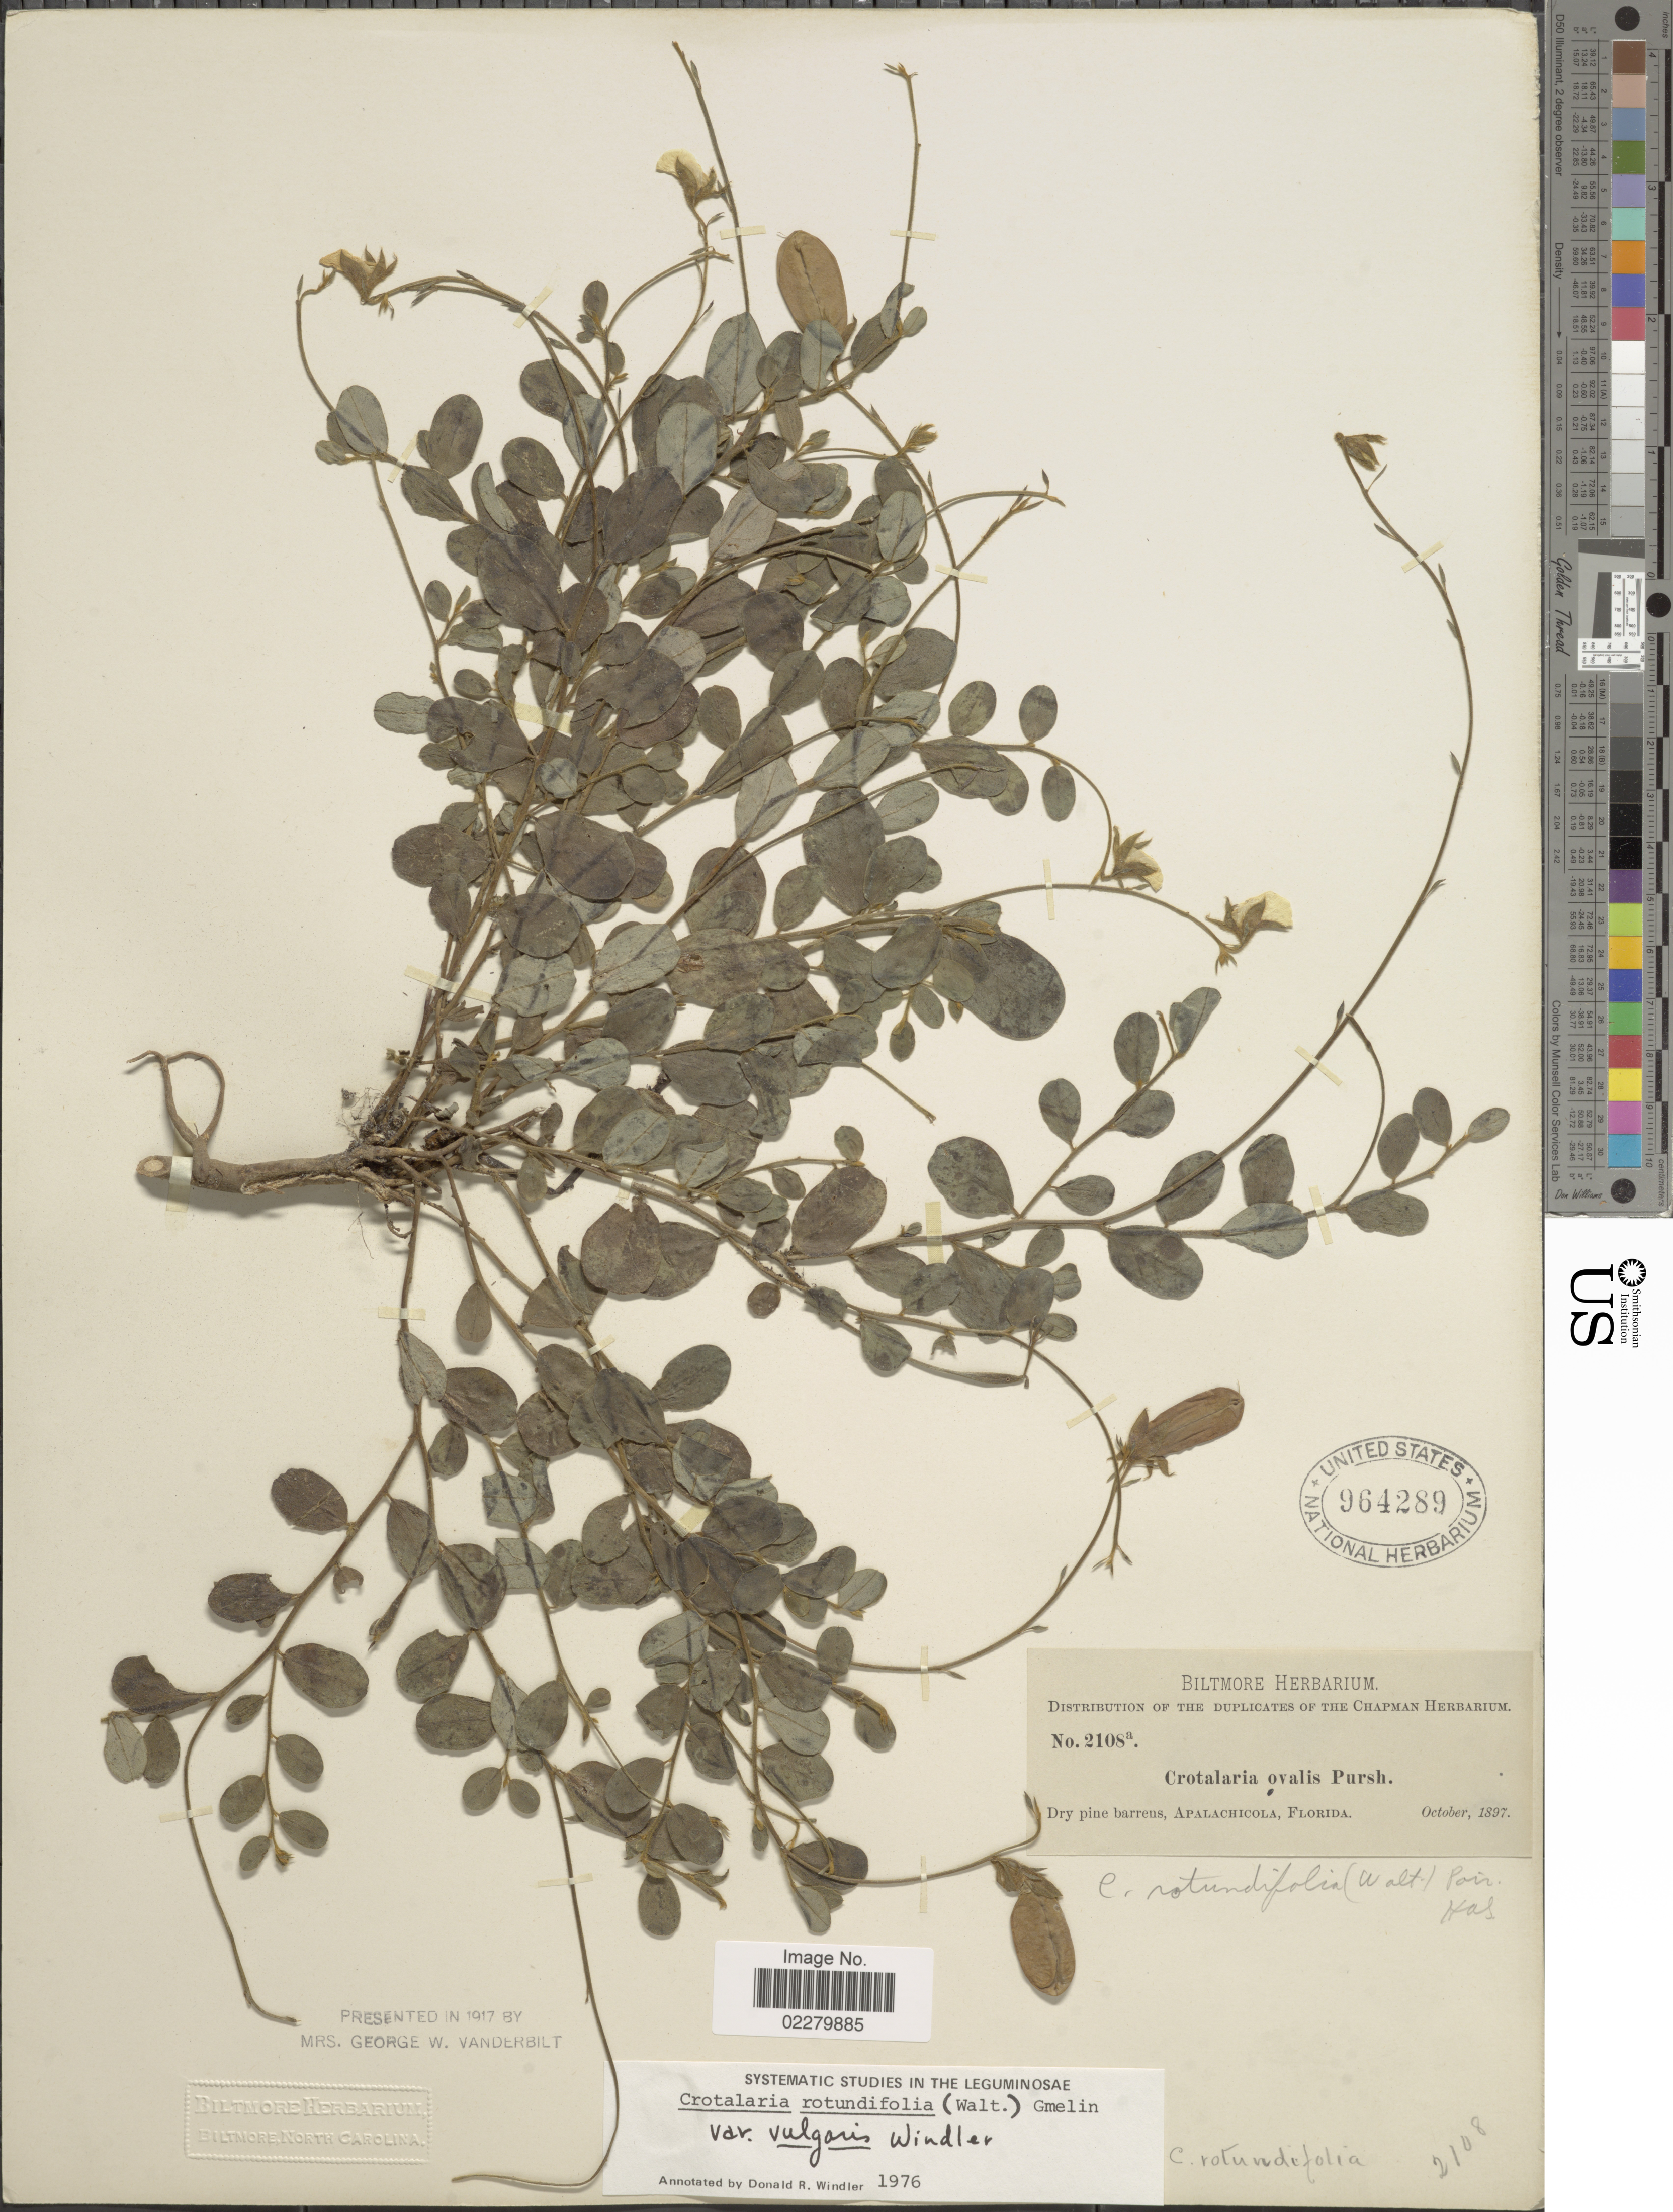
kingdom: Plantae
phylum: Tracheophyta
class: Magnoliopsida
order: Fabales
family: Fabaceae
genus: Crotalaria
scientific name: Crotalaria rotundifolia var. vulgaris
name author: Windler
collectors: ex herb. Biltmore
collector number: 2108a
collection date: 1897-10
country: United States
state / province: Florida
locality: Dry pine barrens, Apalachicola, Florida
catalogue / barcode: US 964289